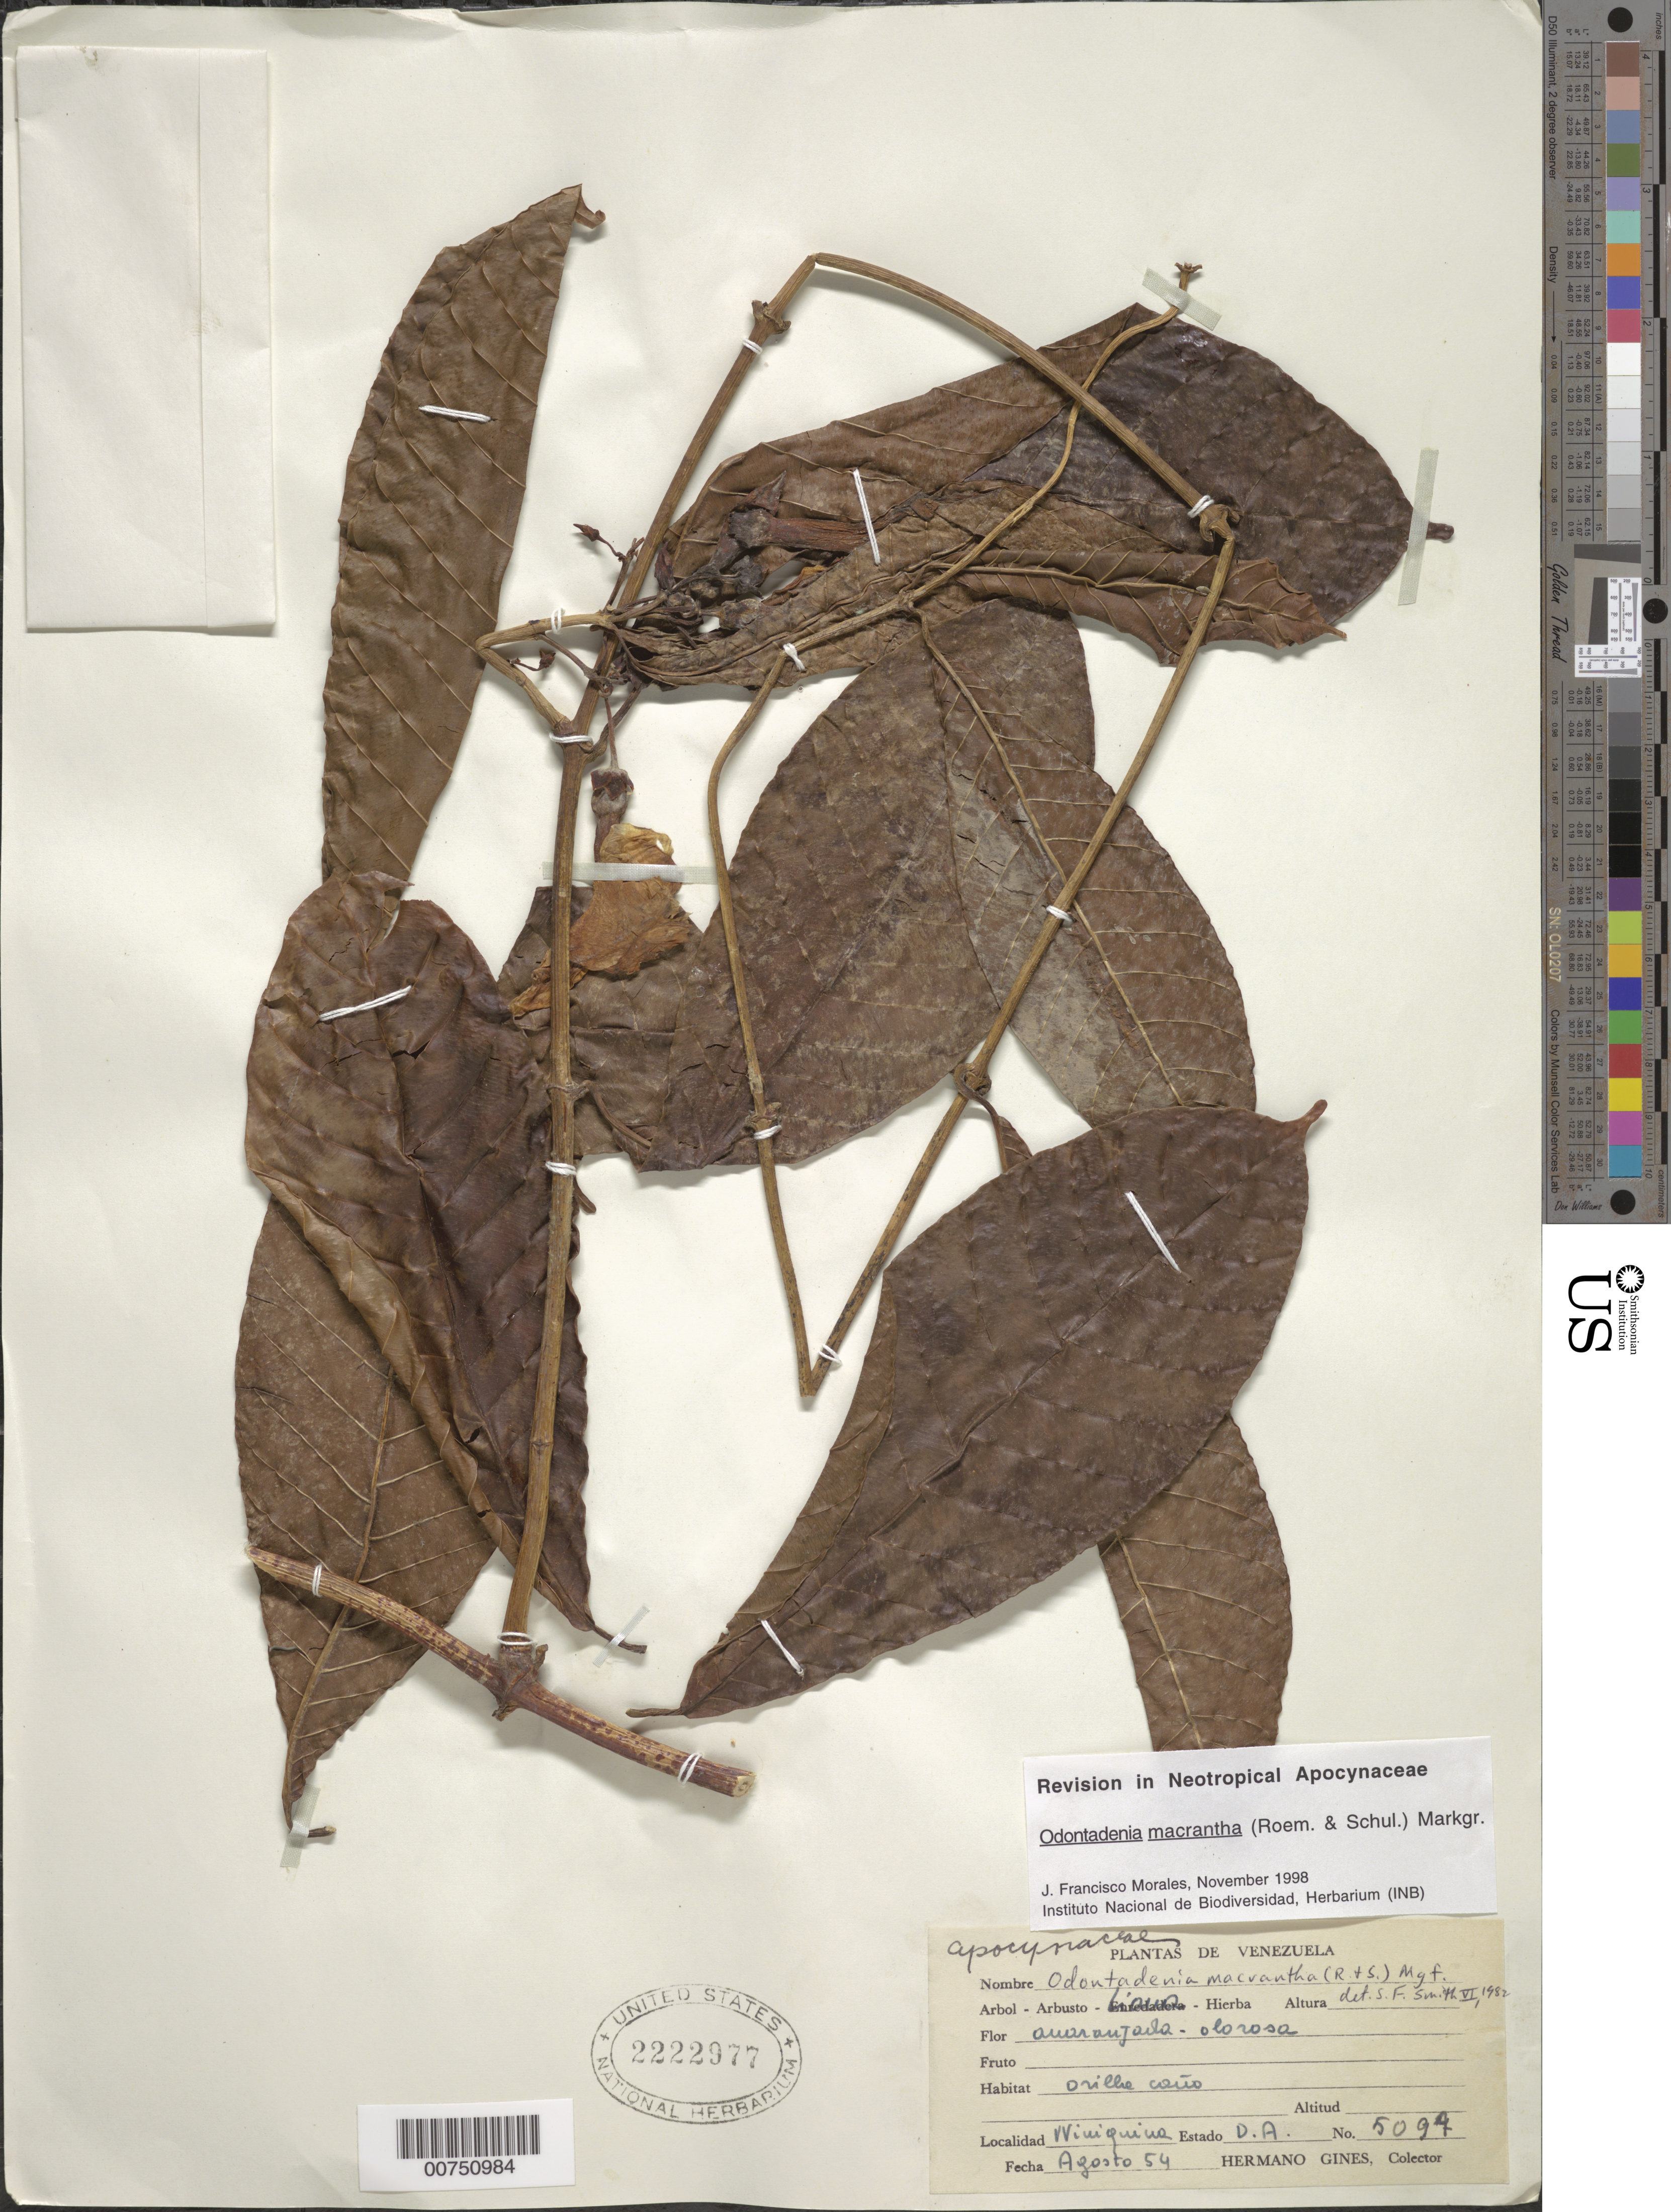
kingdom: Plantae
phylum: Tracheophyta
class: Magnoliopsida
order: Gentianales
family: Apocynaceae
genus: Odontadenia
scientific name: Odontadenia macrantha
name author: (Roem. & Schult.) Markgr.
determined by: Morales, J. F.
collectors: H. Gines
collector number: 5094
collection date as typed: Aug-54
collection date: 1954-08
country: Venezuela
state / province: Delta Amacuro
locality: C. Wiuiquina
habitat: Orilla cano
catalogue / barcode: US 2222977